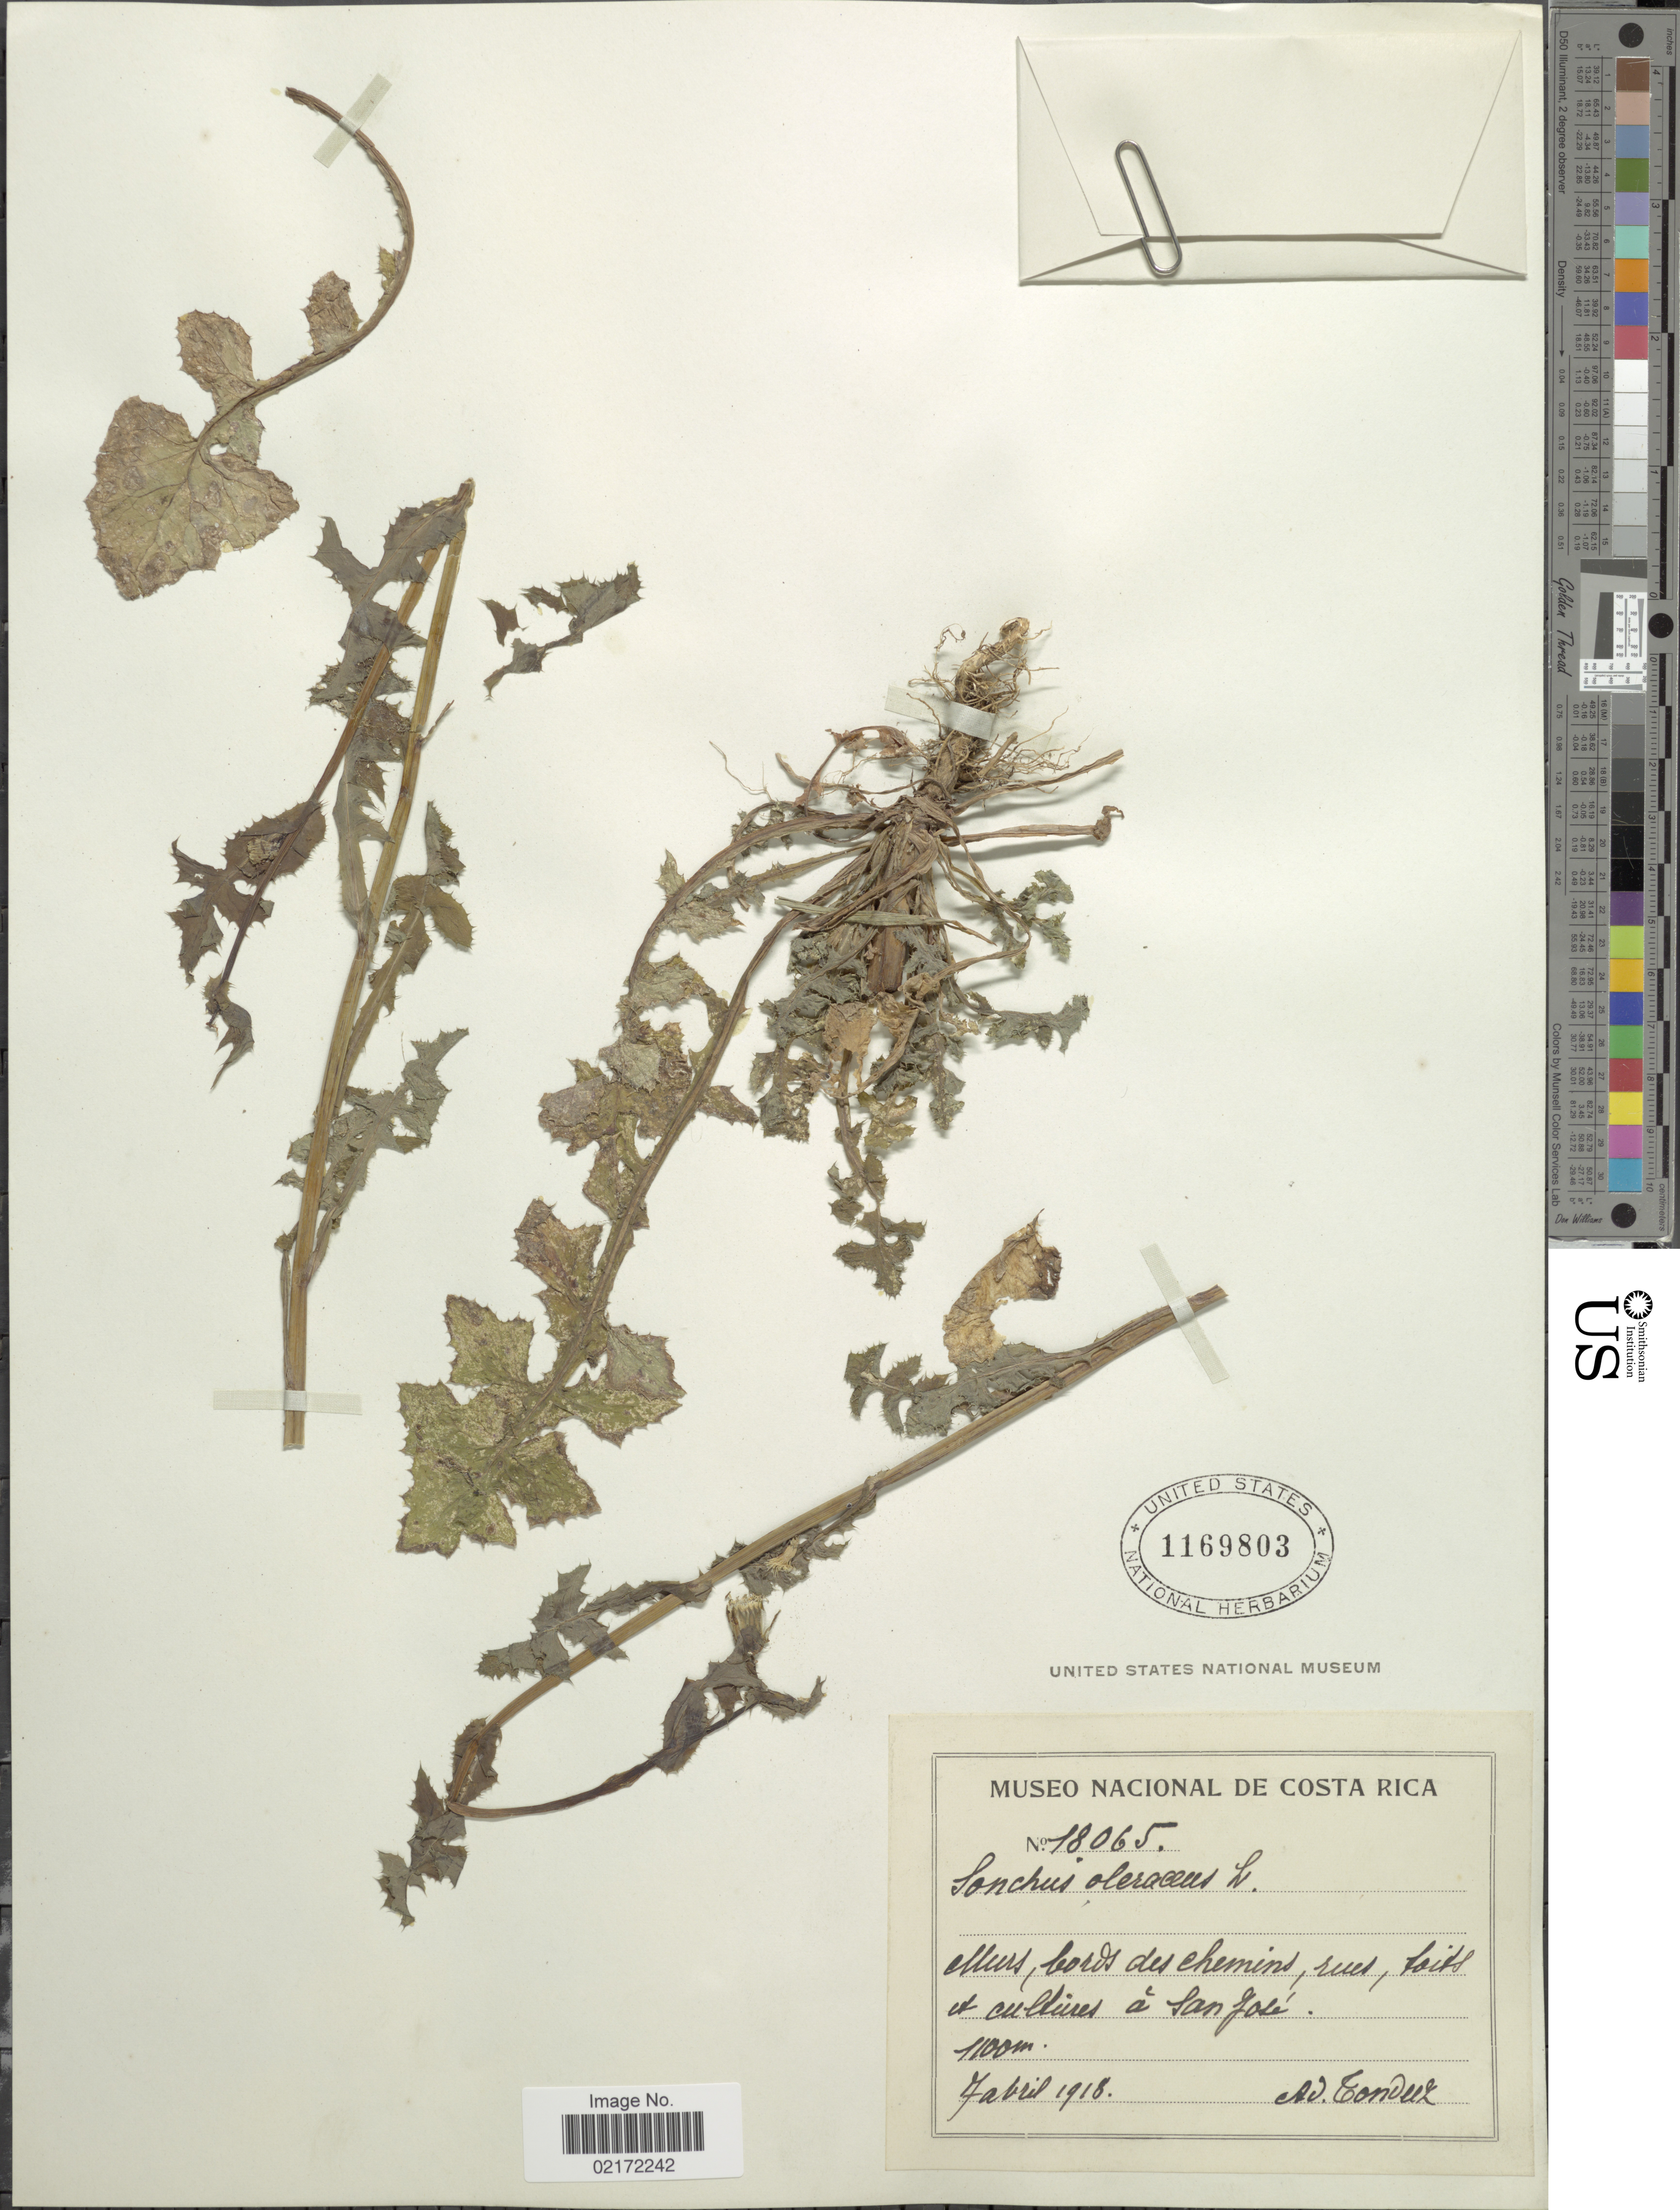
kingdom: Plantae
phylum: Tracheophyta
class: Magnoliopsida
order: Asterales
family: Asteraceae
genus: Sonchus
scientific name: Sonchus oleraceus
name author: L.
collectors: A. Tonduz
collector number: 18065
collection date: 1918-04-07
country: Costa Rica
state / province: San José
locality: Murs, bords des chemins, rues, faits et cultures à San José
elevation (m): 1100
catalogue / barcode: US 1169803